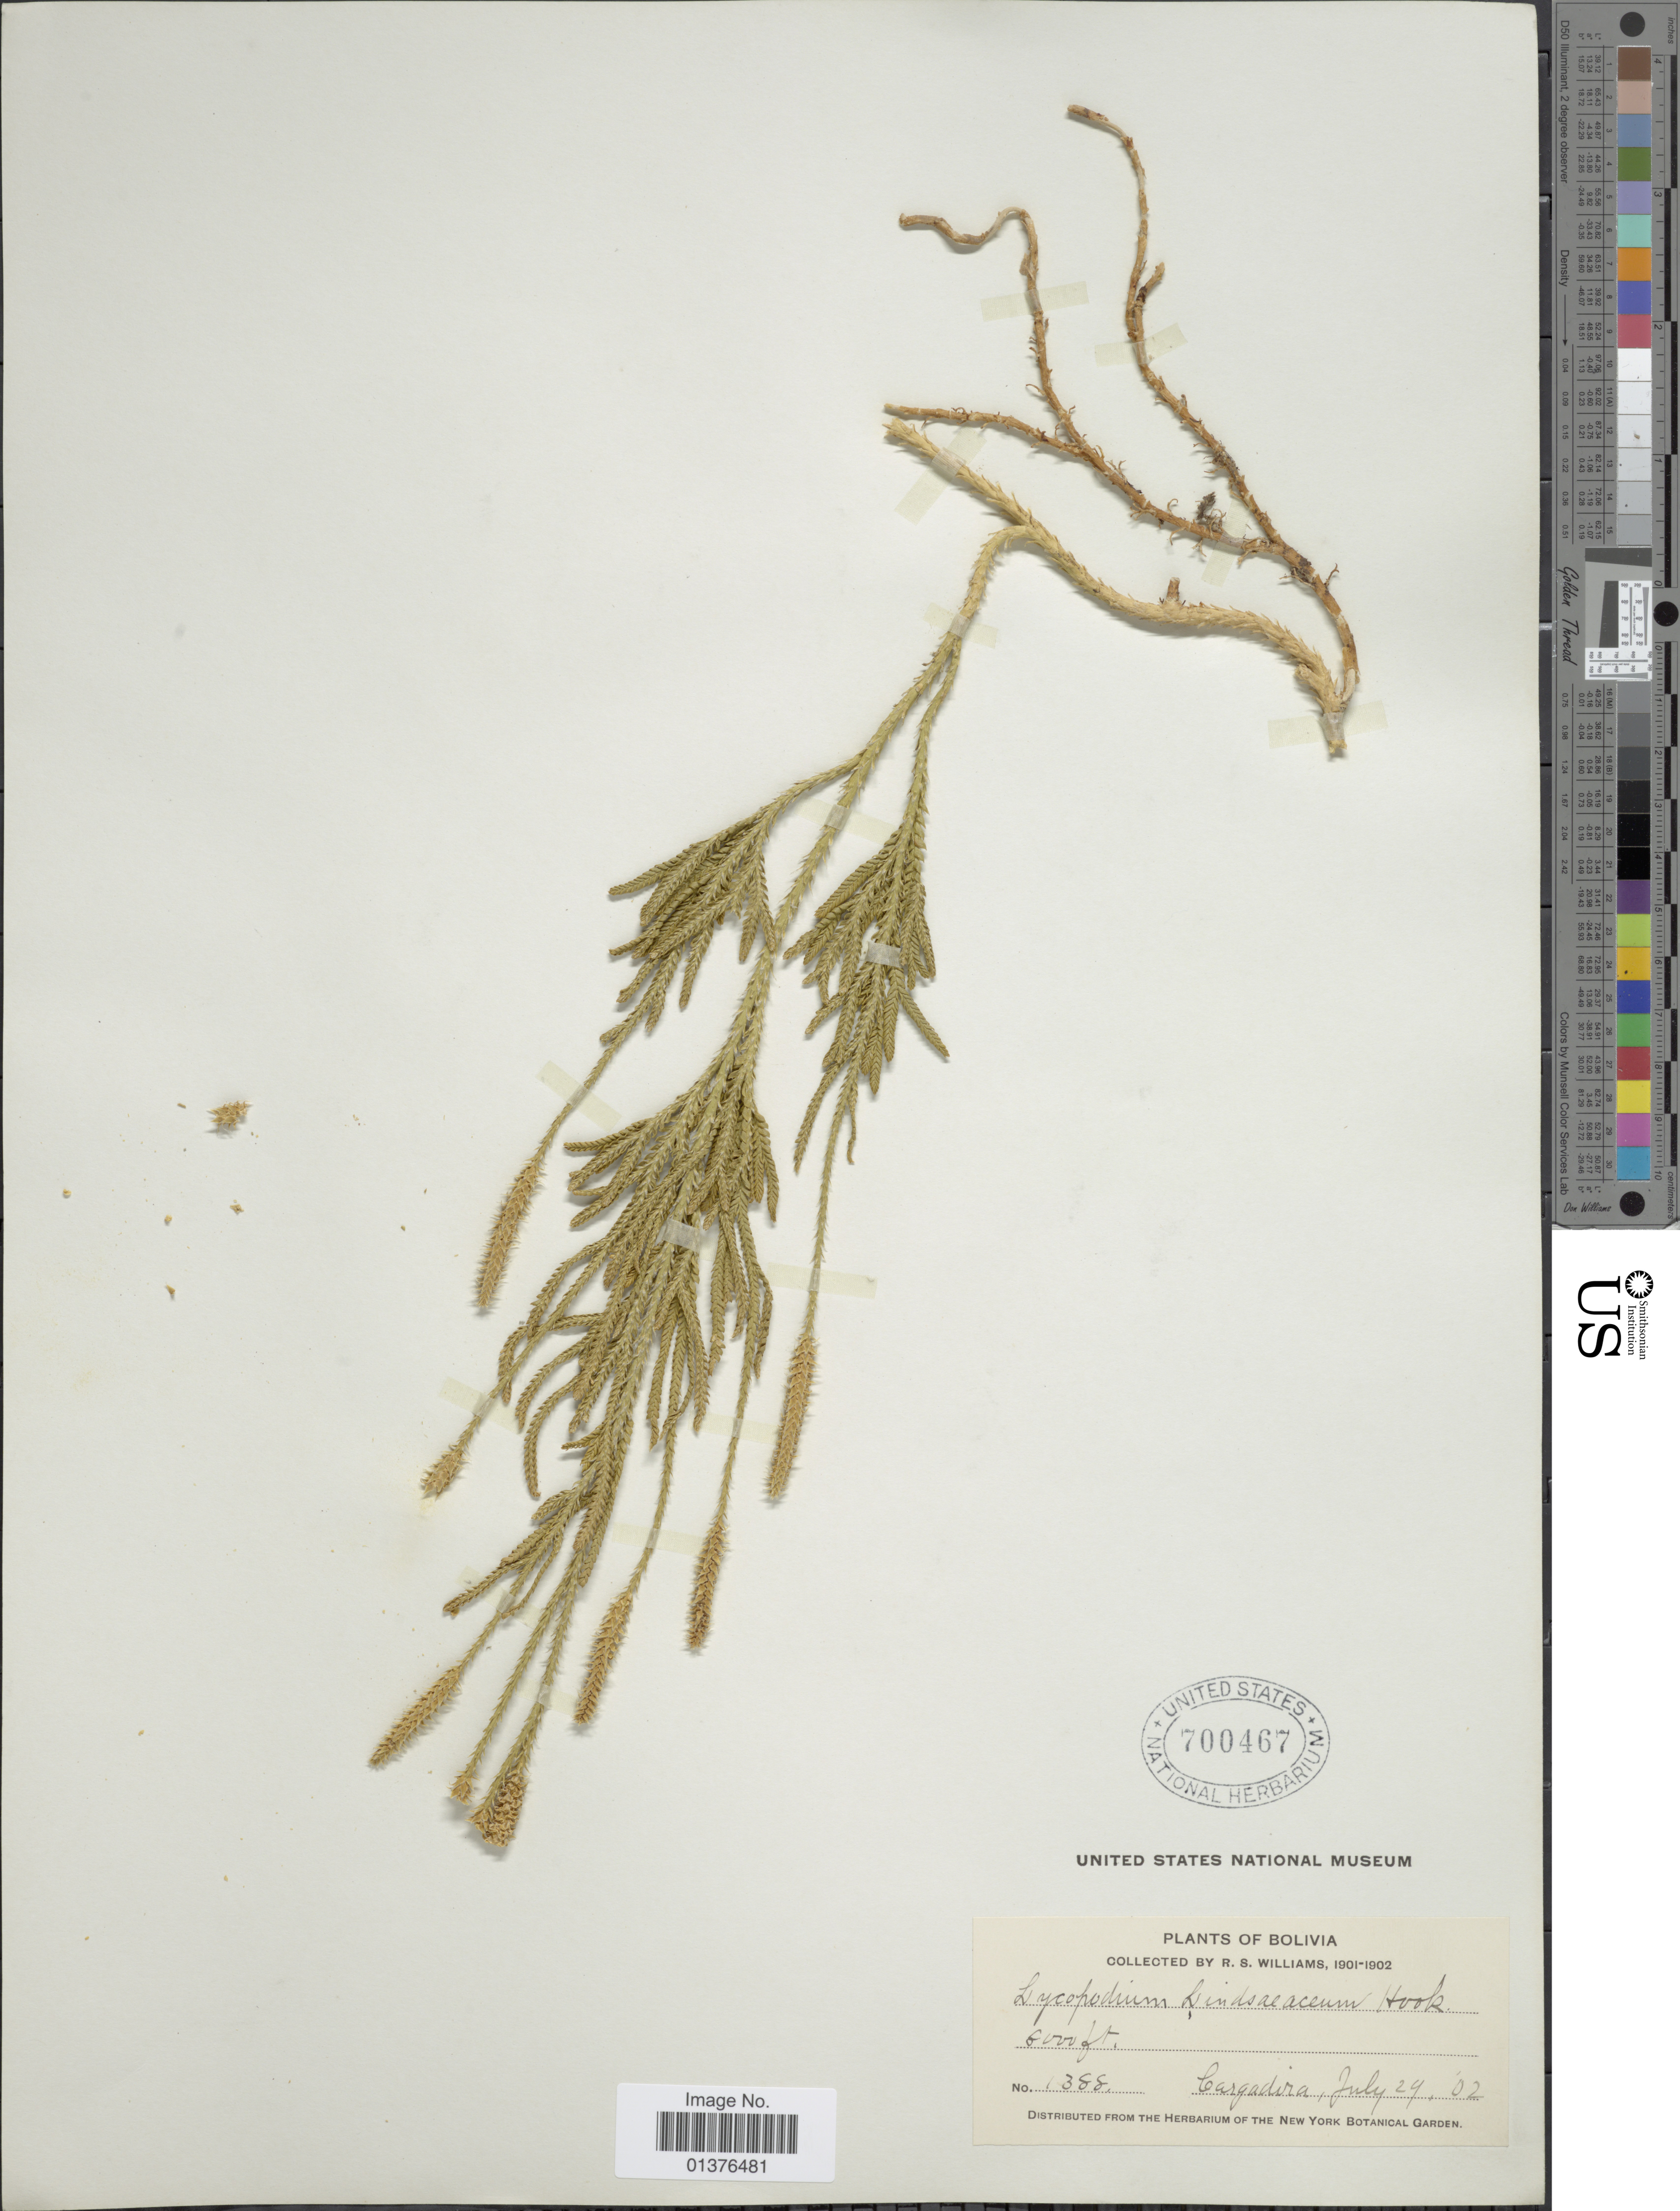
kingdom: Plantae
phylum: Tracheophyta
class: Lycopodiopsida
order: Lycopodiales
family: Lycopodiaceae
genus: Diphasium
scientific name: Diphasium jussiaei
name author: (Desv.) C. Presl ex Rothm.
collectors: R. S. Williams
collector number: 1388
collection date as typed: July 29, 1902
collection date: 1902-07-29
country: Bolivia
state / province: La Paz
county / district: Franz Tamayo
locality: Cargadira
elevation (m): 2438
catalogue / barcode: US 700467